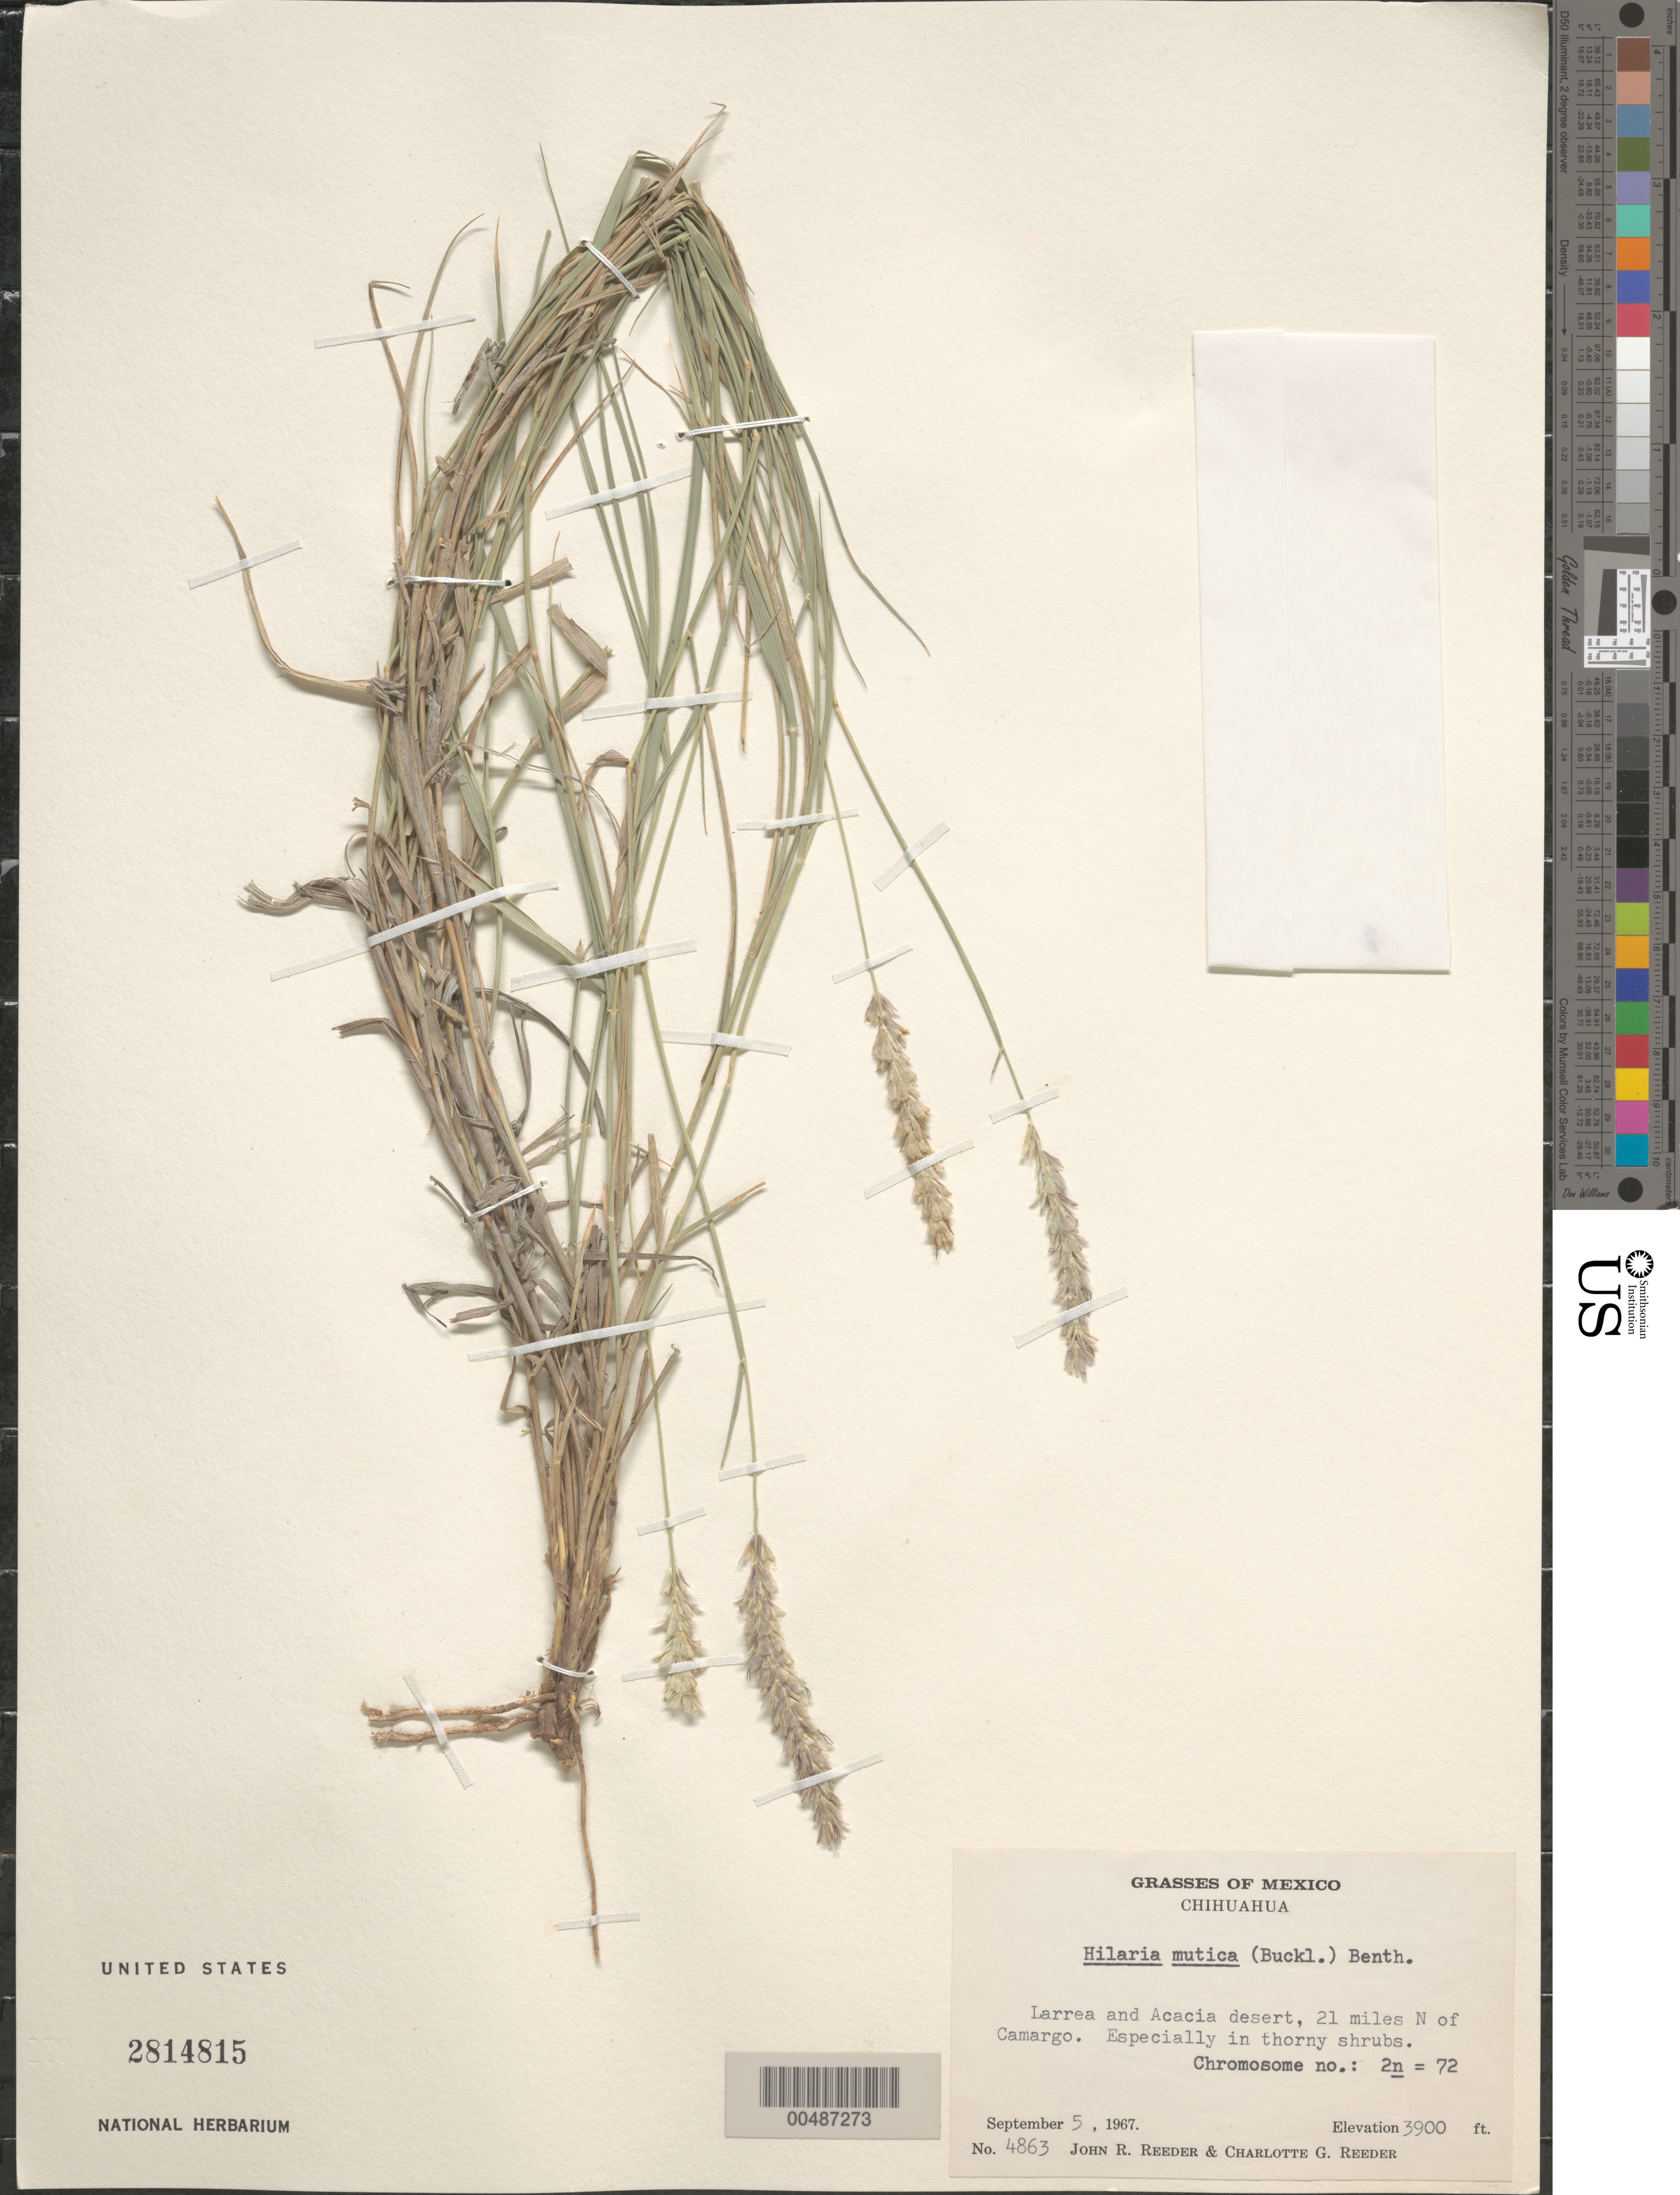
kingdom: Plantae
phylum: Tracheophyta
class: Liliopsida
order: Poales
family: Poaceae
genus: Hilaria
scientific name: Hilaria mutica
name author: (Buckley) Benth.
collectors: J. R. Reeder & C. G. Reeder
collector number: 4863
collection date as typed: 5 Sep 1967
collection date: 1967-09-05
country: Mexico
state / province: Chihuahua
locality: Larrea & Acacia desert, 21 mi N of Camargo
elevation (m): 1189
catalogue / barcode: US 2814815